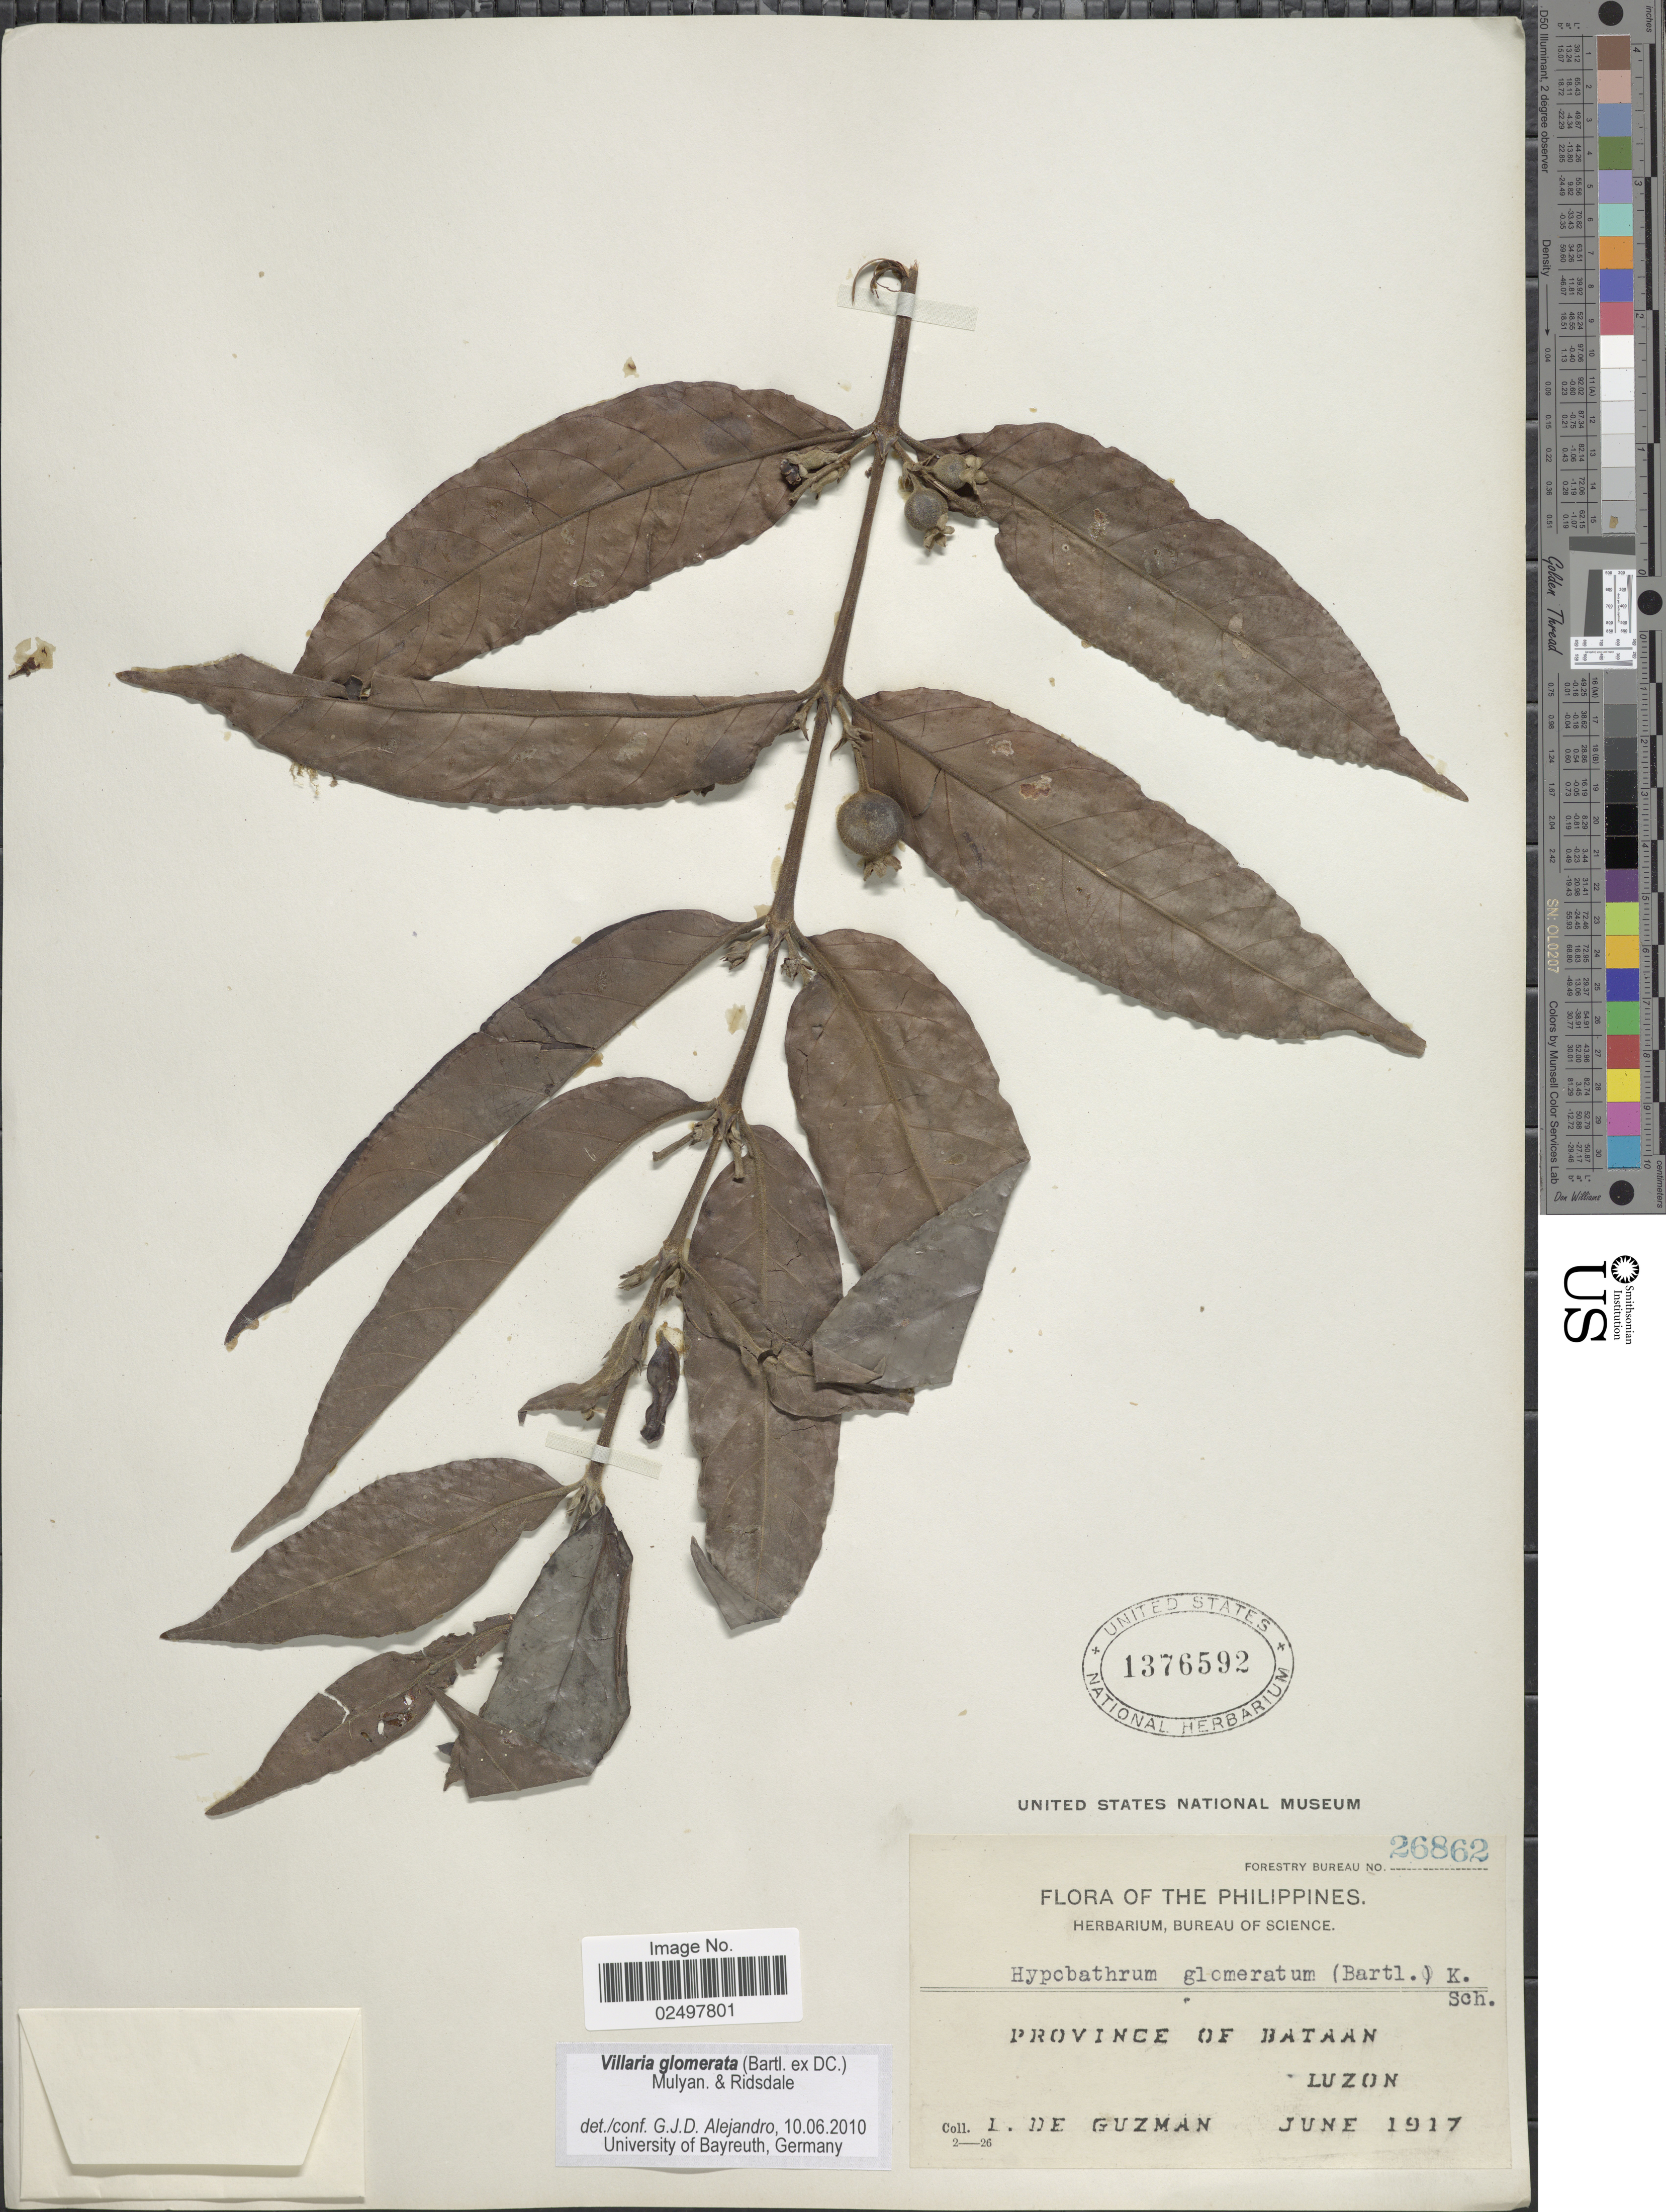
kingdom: Plantae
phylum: Tracheophyta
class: Magnoliopsida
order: Gentianales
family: Rubiaceae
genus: Villaria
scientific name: Villaria glomerata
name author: (Bartl. ex DC.) Mulyan. & Ridsdale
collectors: L. De Guzman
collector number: Forestry Bureau 26862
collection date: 1917-06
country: Philippines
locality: Province of Bataan, Luzon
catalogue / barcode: US 1376592